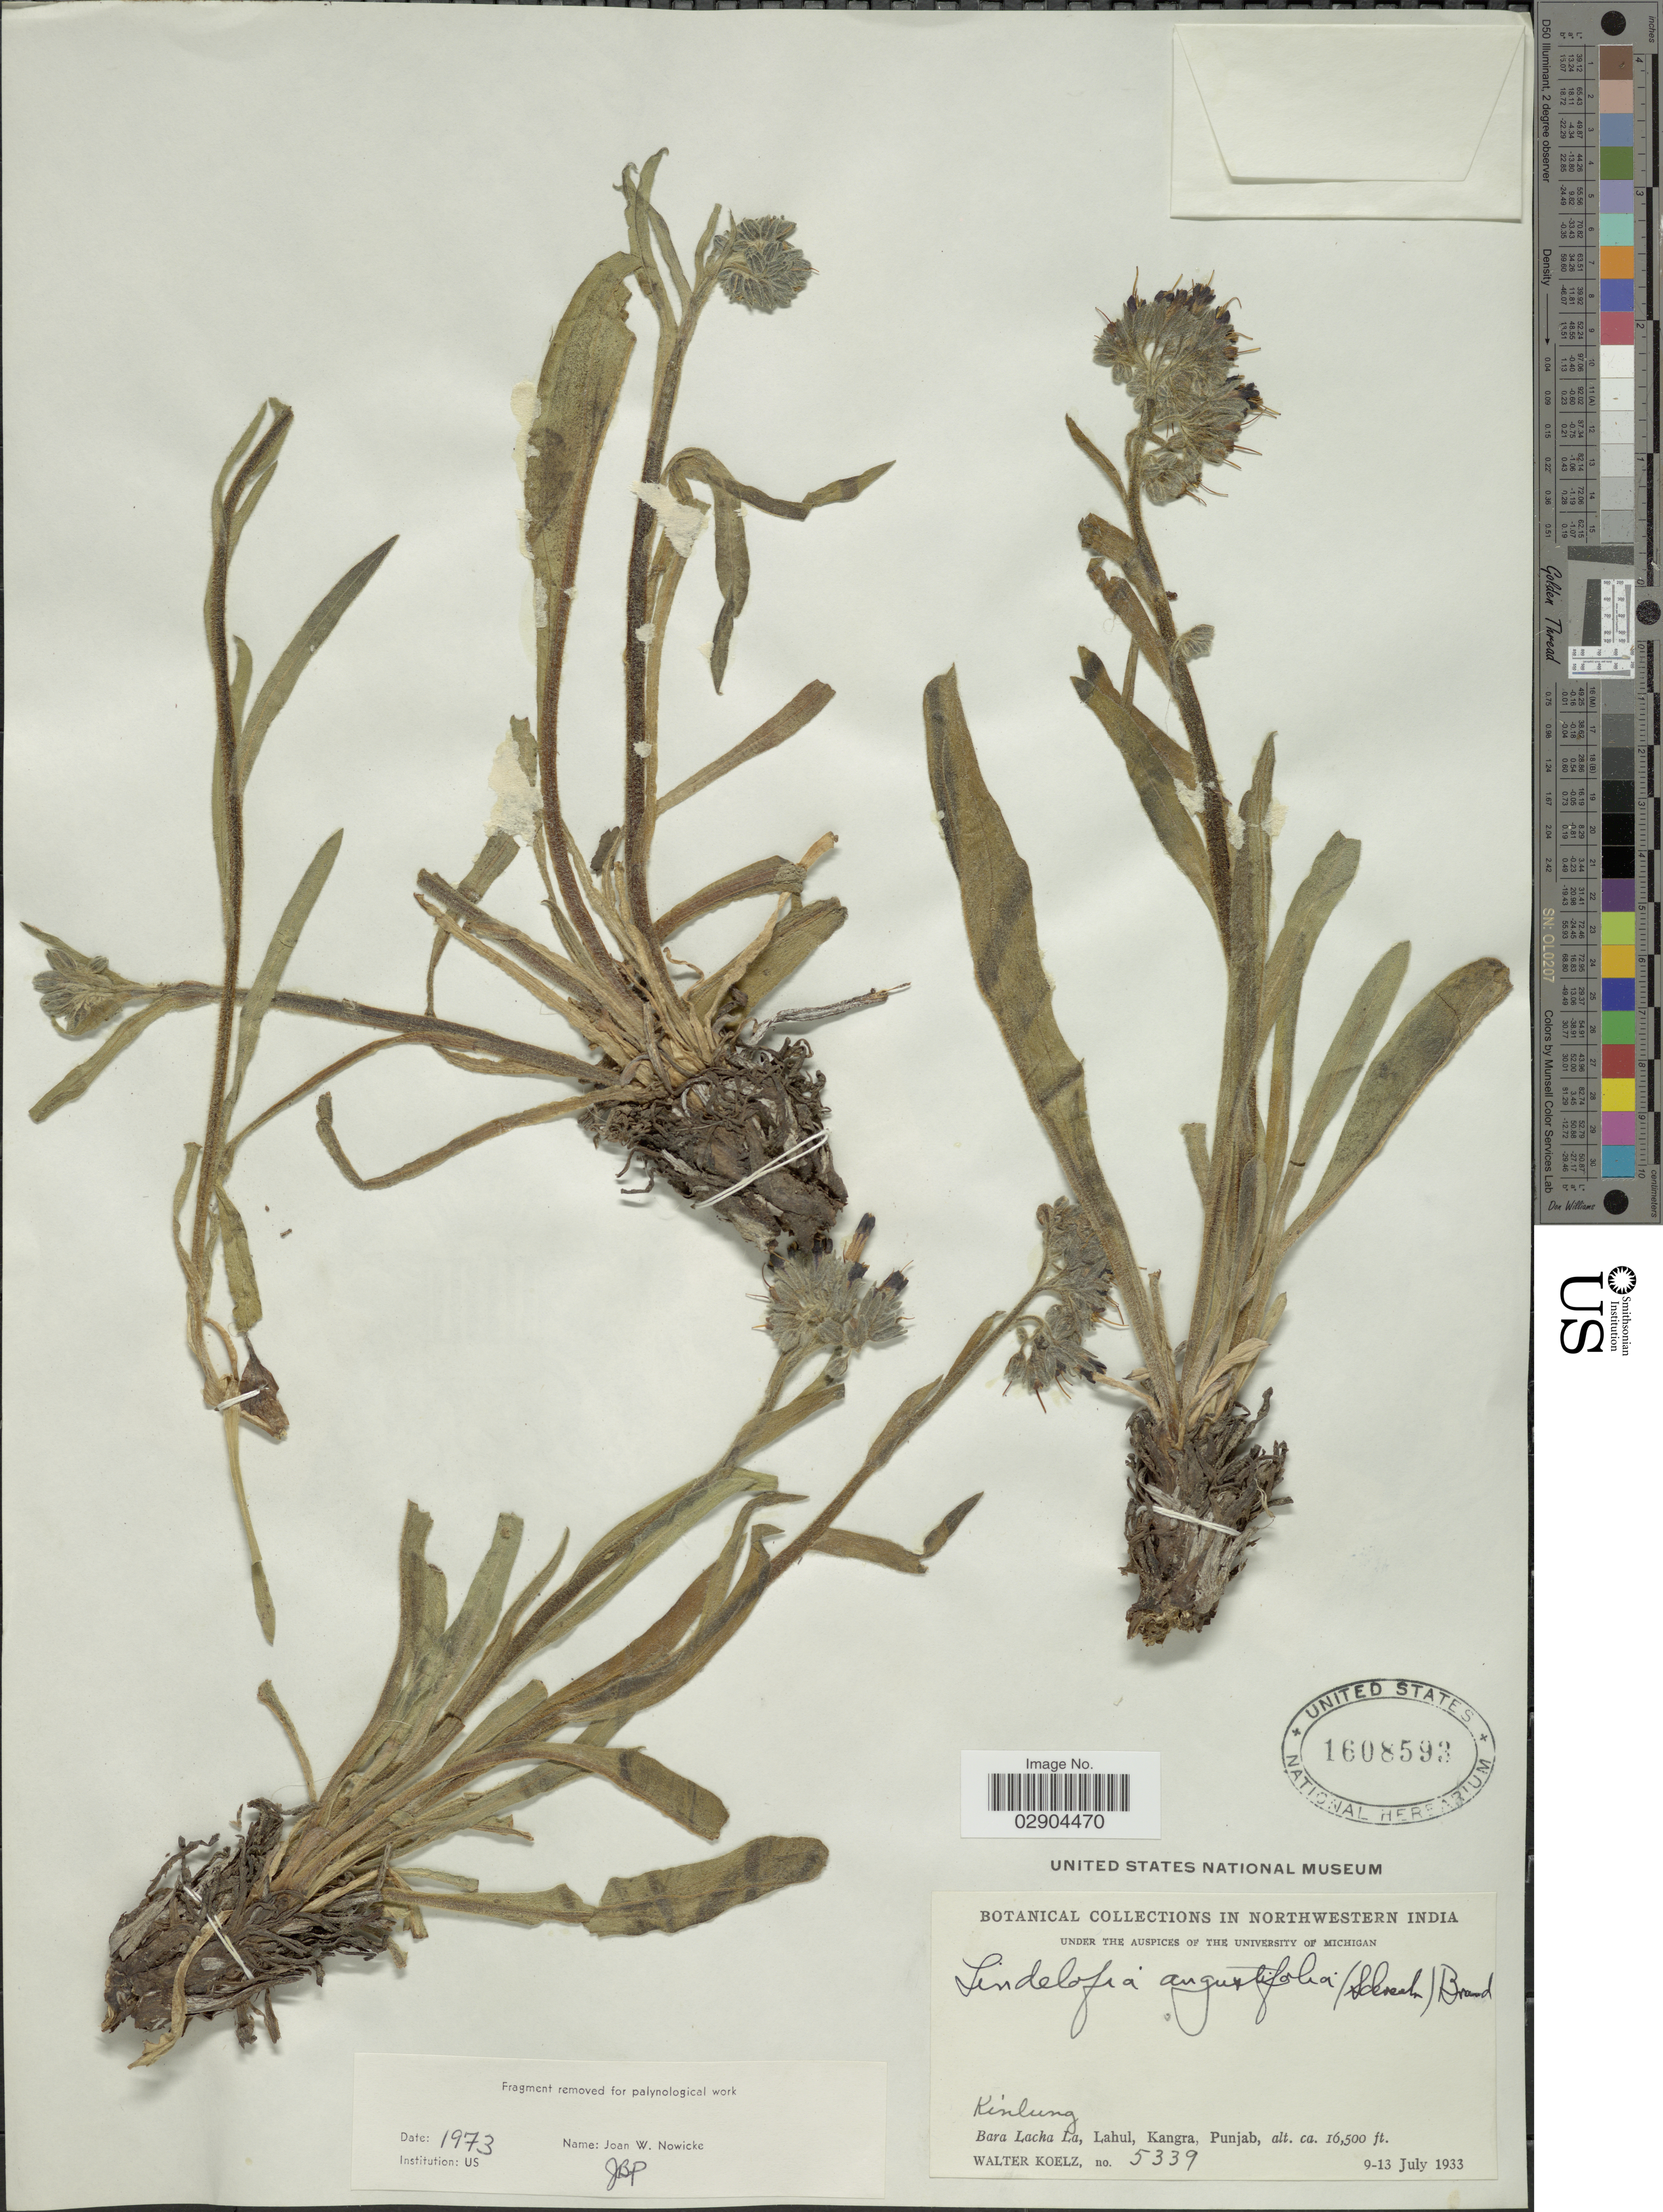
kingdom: Plantae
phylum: Tracheophyta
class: Magnoliopsida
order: Boraginales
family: Boraginaceae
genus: Lindelofia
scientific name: Lindelofia stylosa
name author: (Kar. & Kir.) Brand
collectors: W. N. Koelz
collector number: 5339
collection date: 1933-07-09/1933-07-13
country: India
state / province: Punjab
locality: In Northwestern Punjab. Kinlung. Bara Lacha La, Lahul, Kangra, Punjab.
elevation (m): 5029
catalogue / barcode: US 1608593